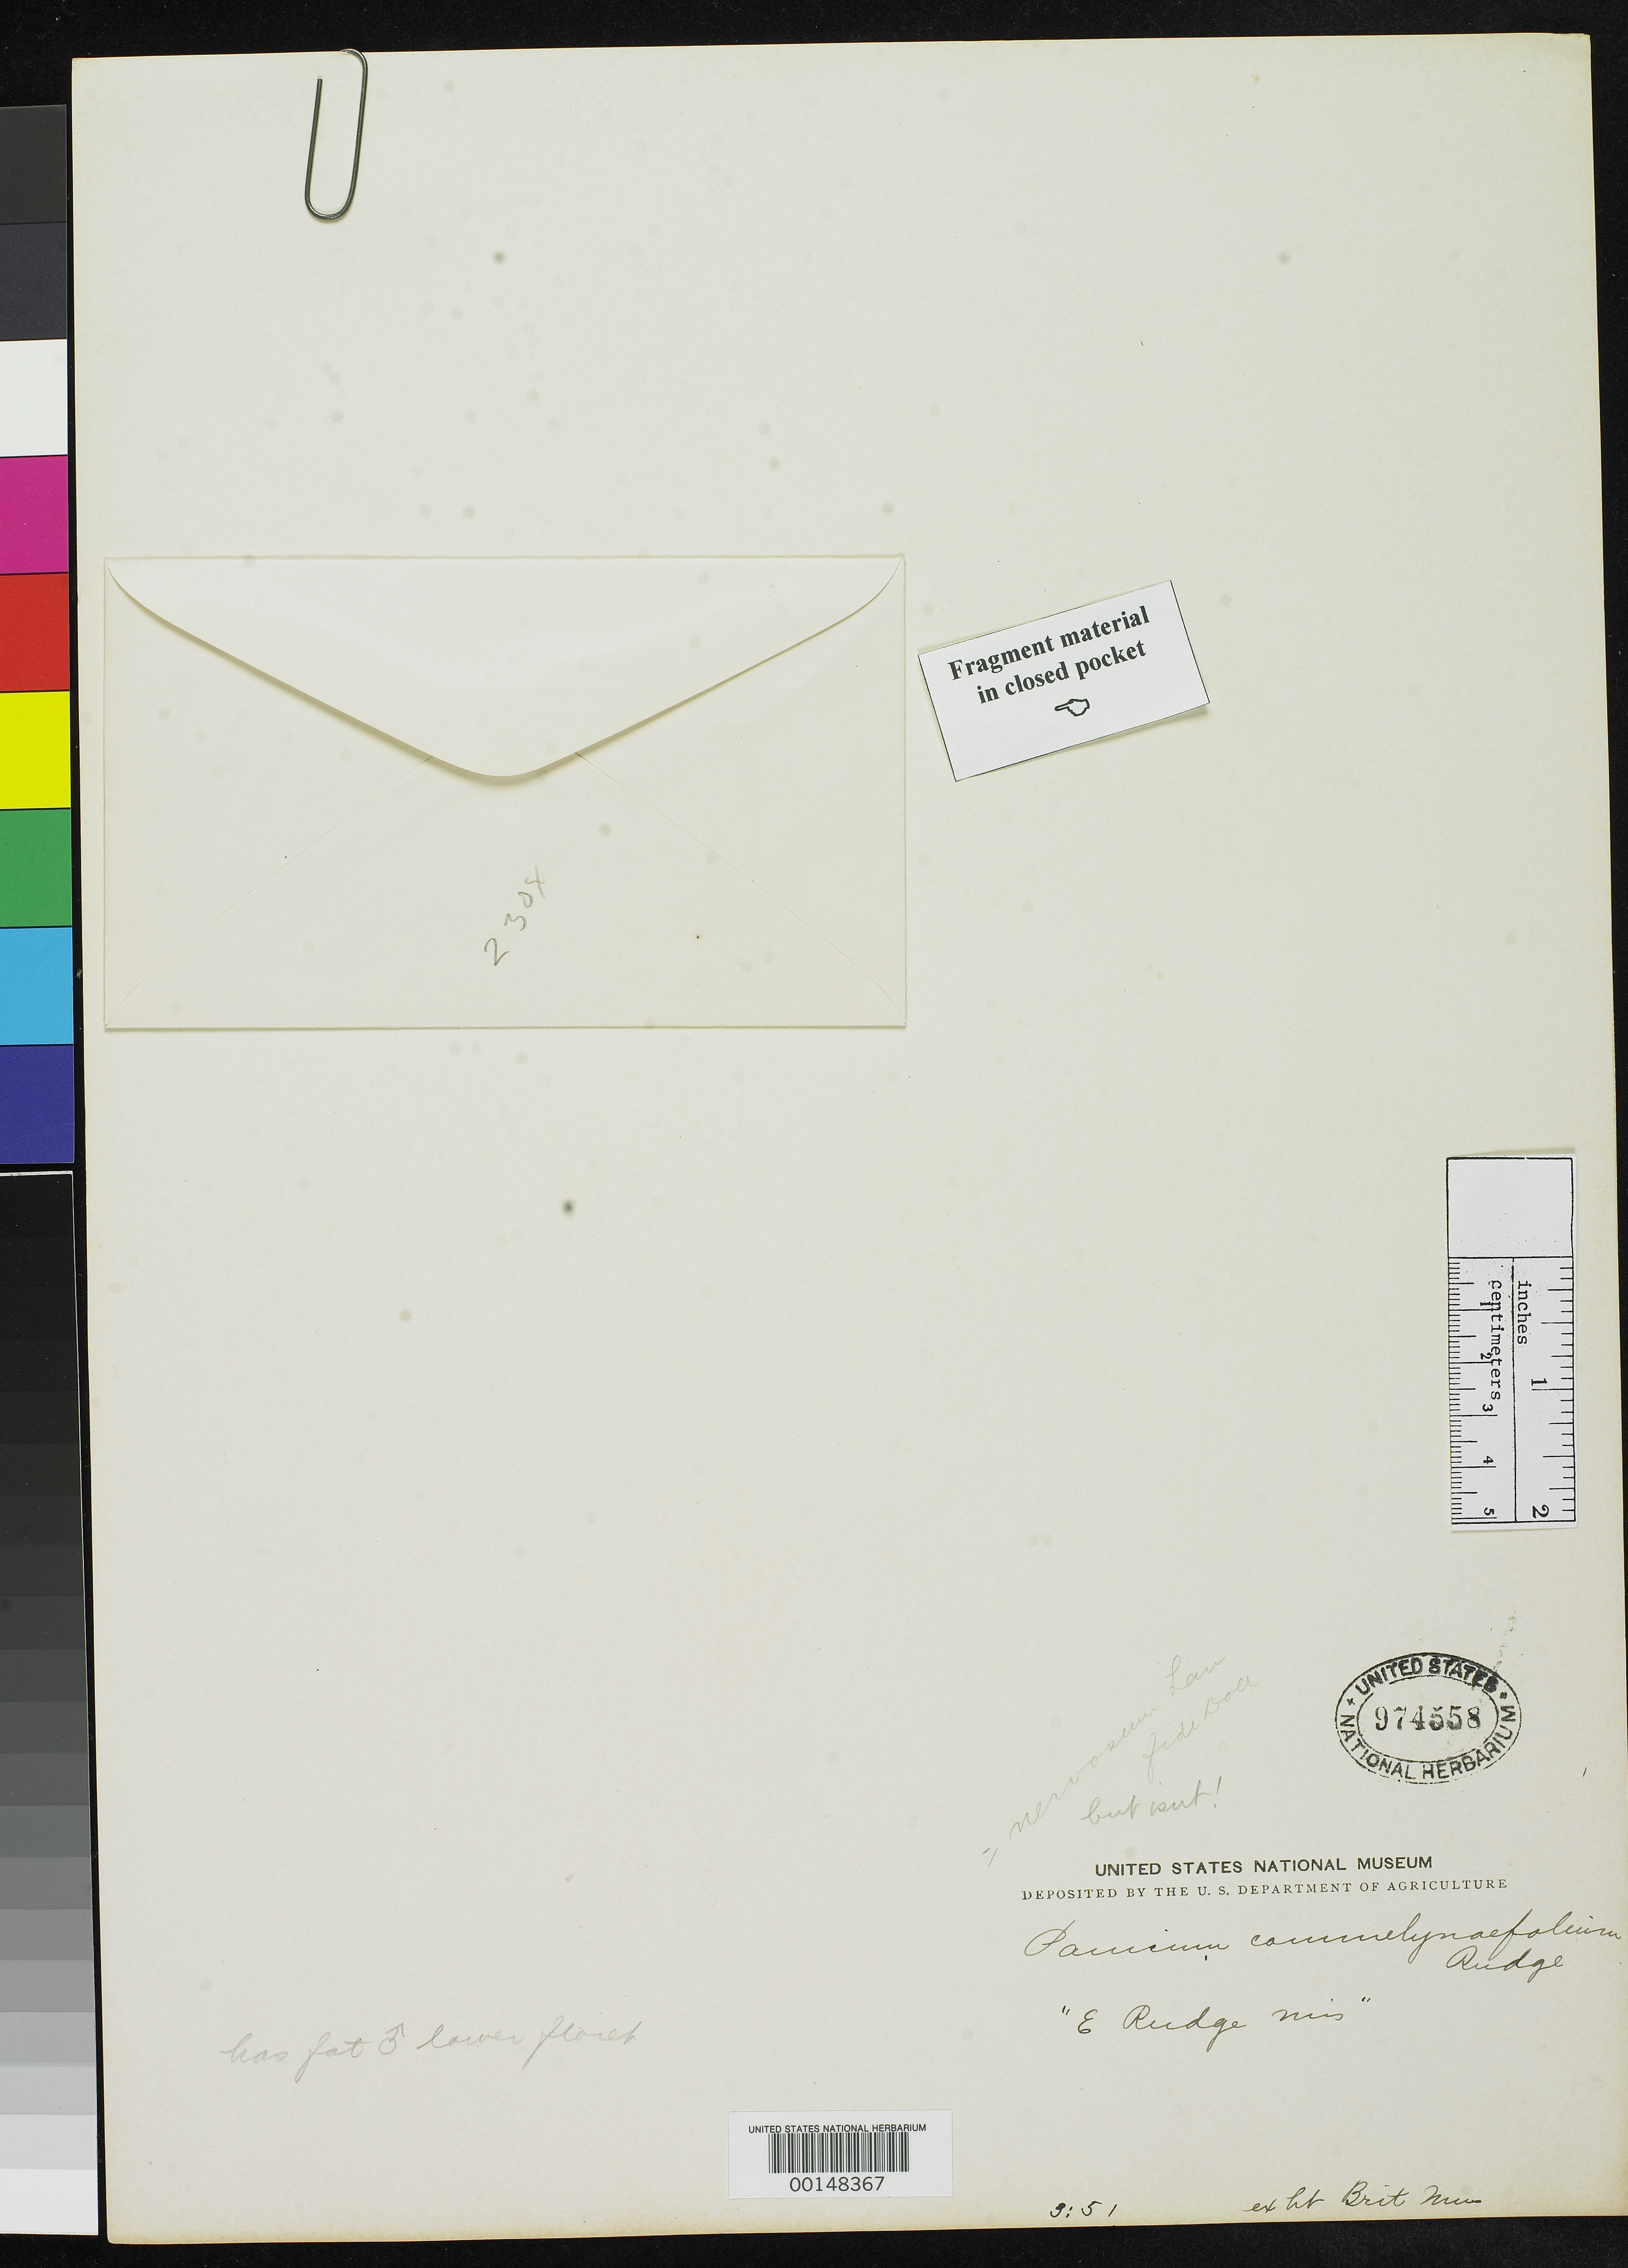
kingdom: Plantae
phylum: Tracheophyta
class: Liliopsida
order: Poales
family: Poaceae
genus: Panicum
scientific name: Panicum commelinaefolium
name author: Rudge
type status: Type Fragment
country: Guyana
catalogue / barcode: US 974558